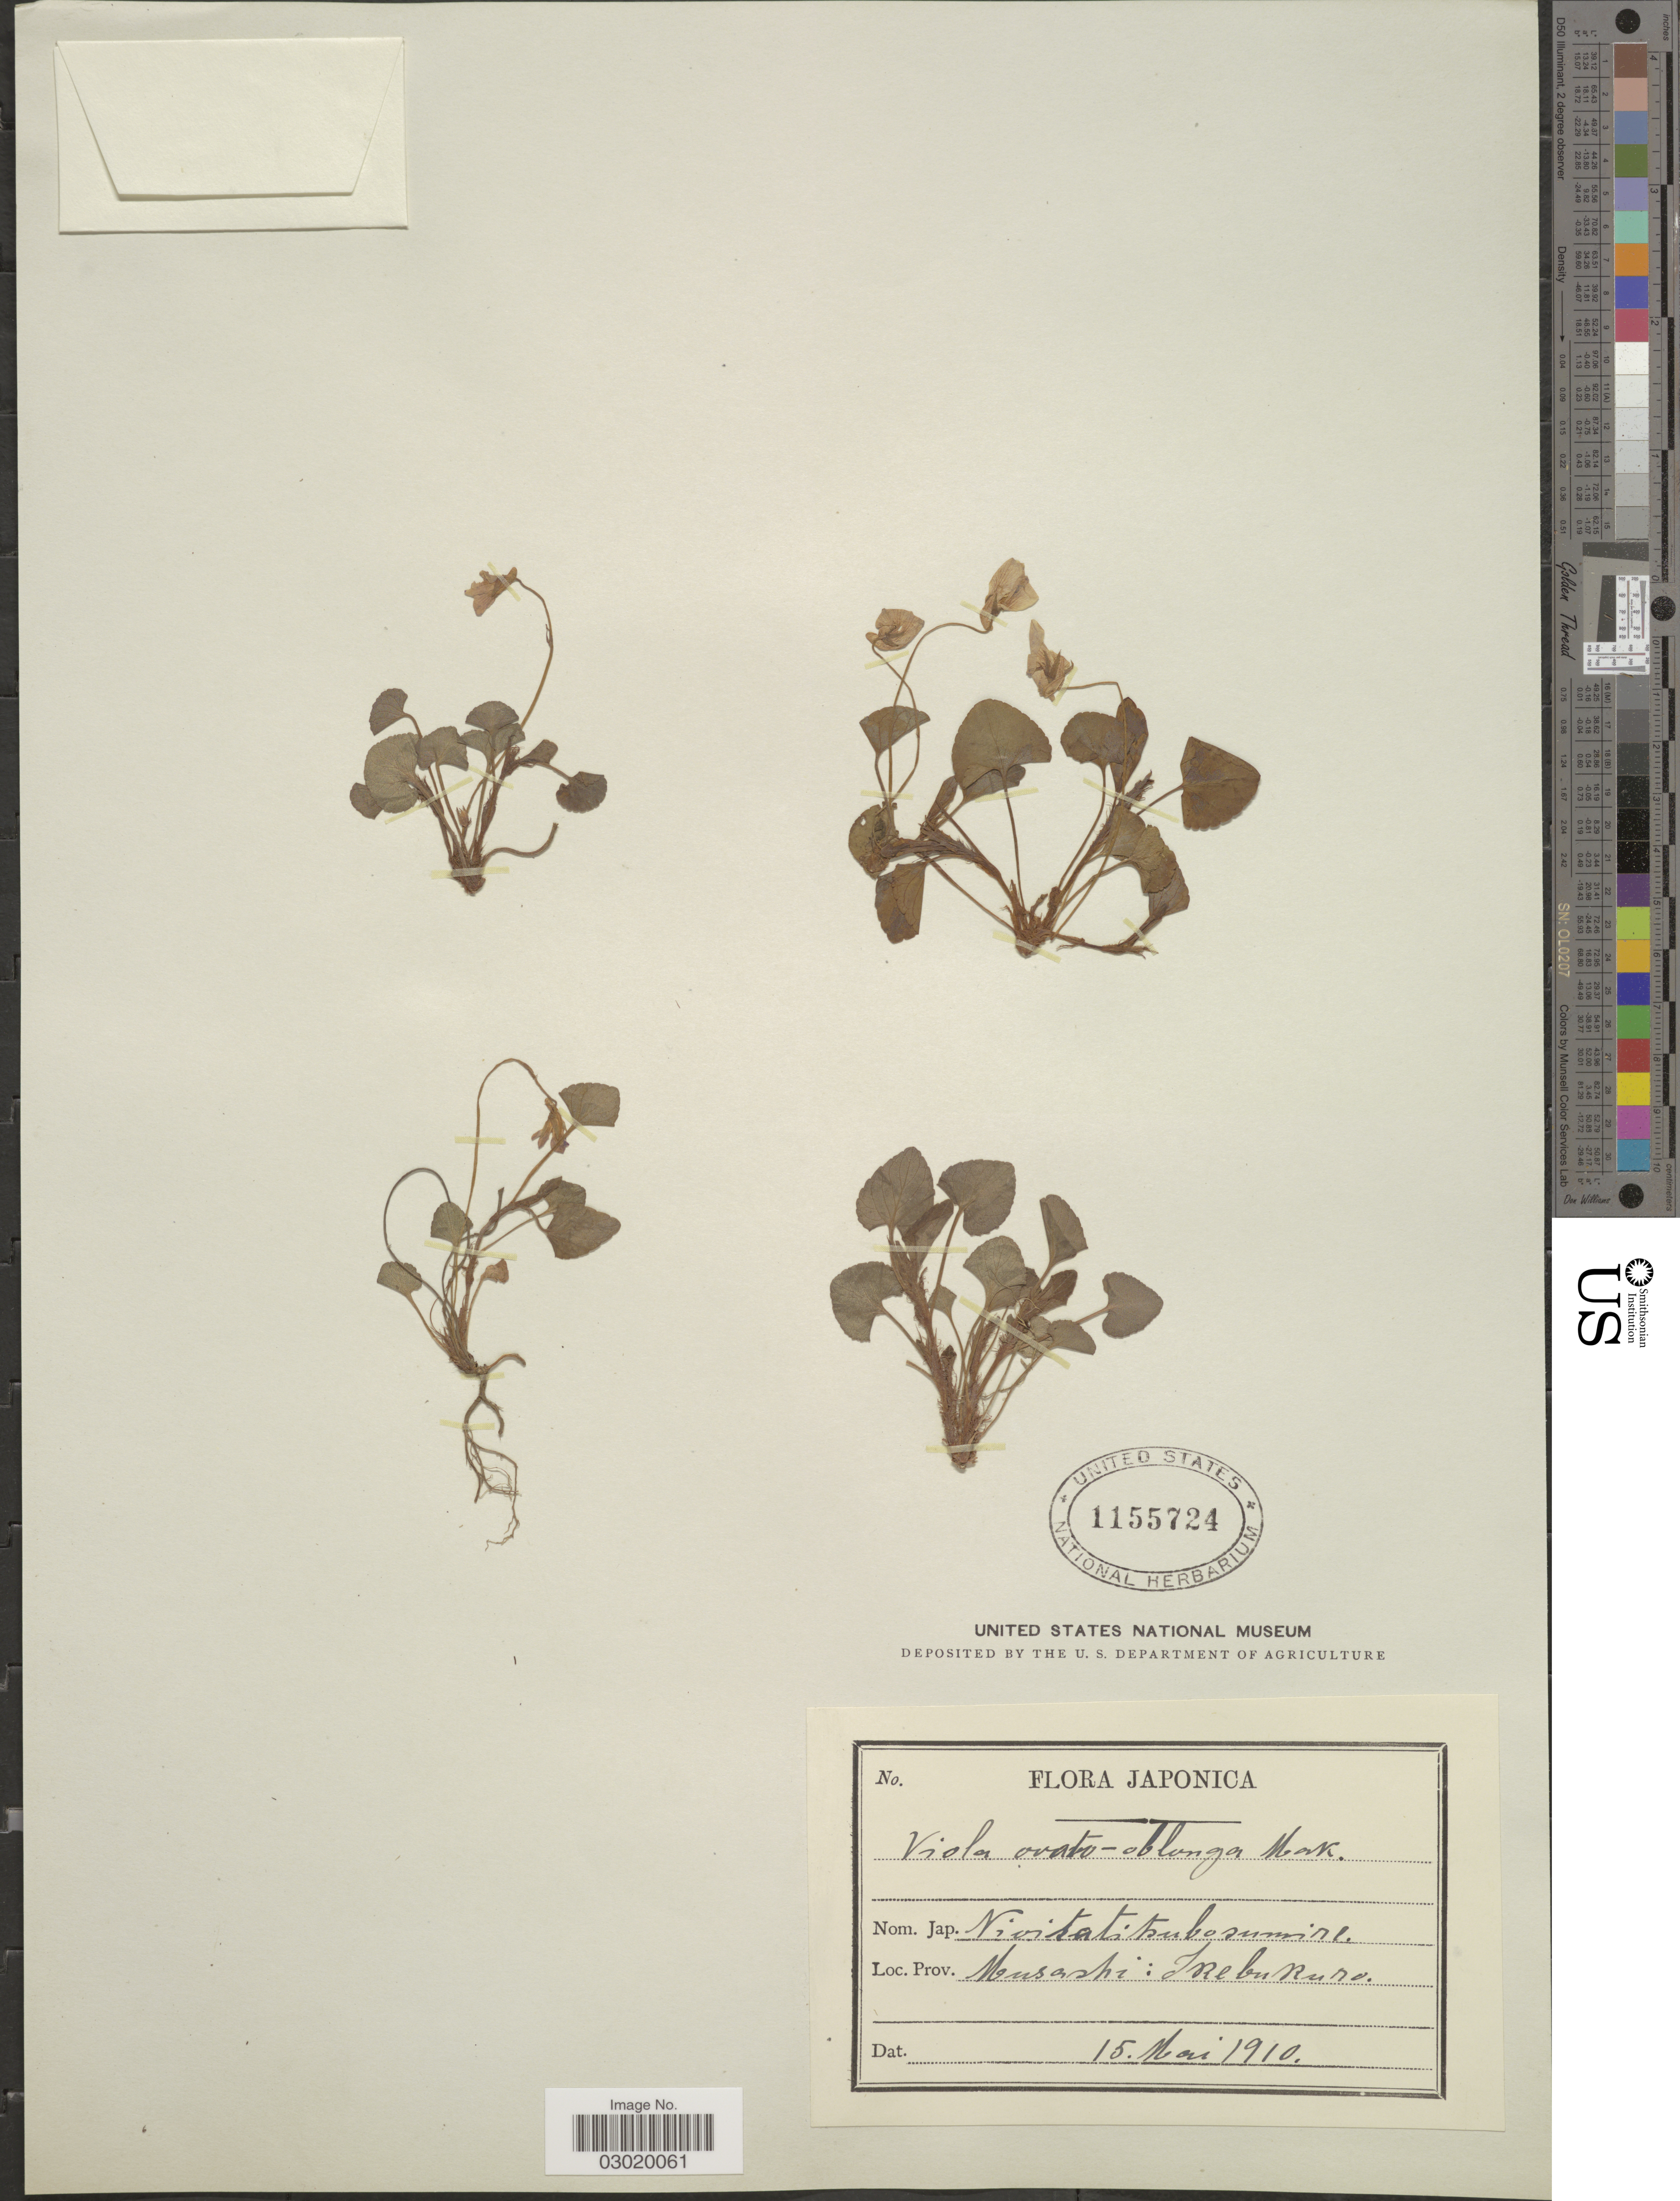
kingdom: Plantae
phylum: Tracheophyta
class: Magnoliopsida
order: Malpighiales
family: Violaceae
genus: Viola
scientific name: Viola ovato-oblonga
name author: Makino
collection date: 1910-05-15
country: Japan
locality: Musashi: Irebururo.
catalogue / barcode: US 1155724